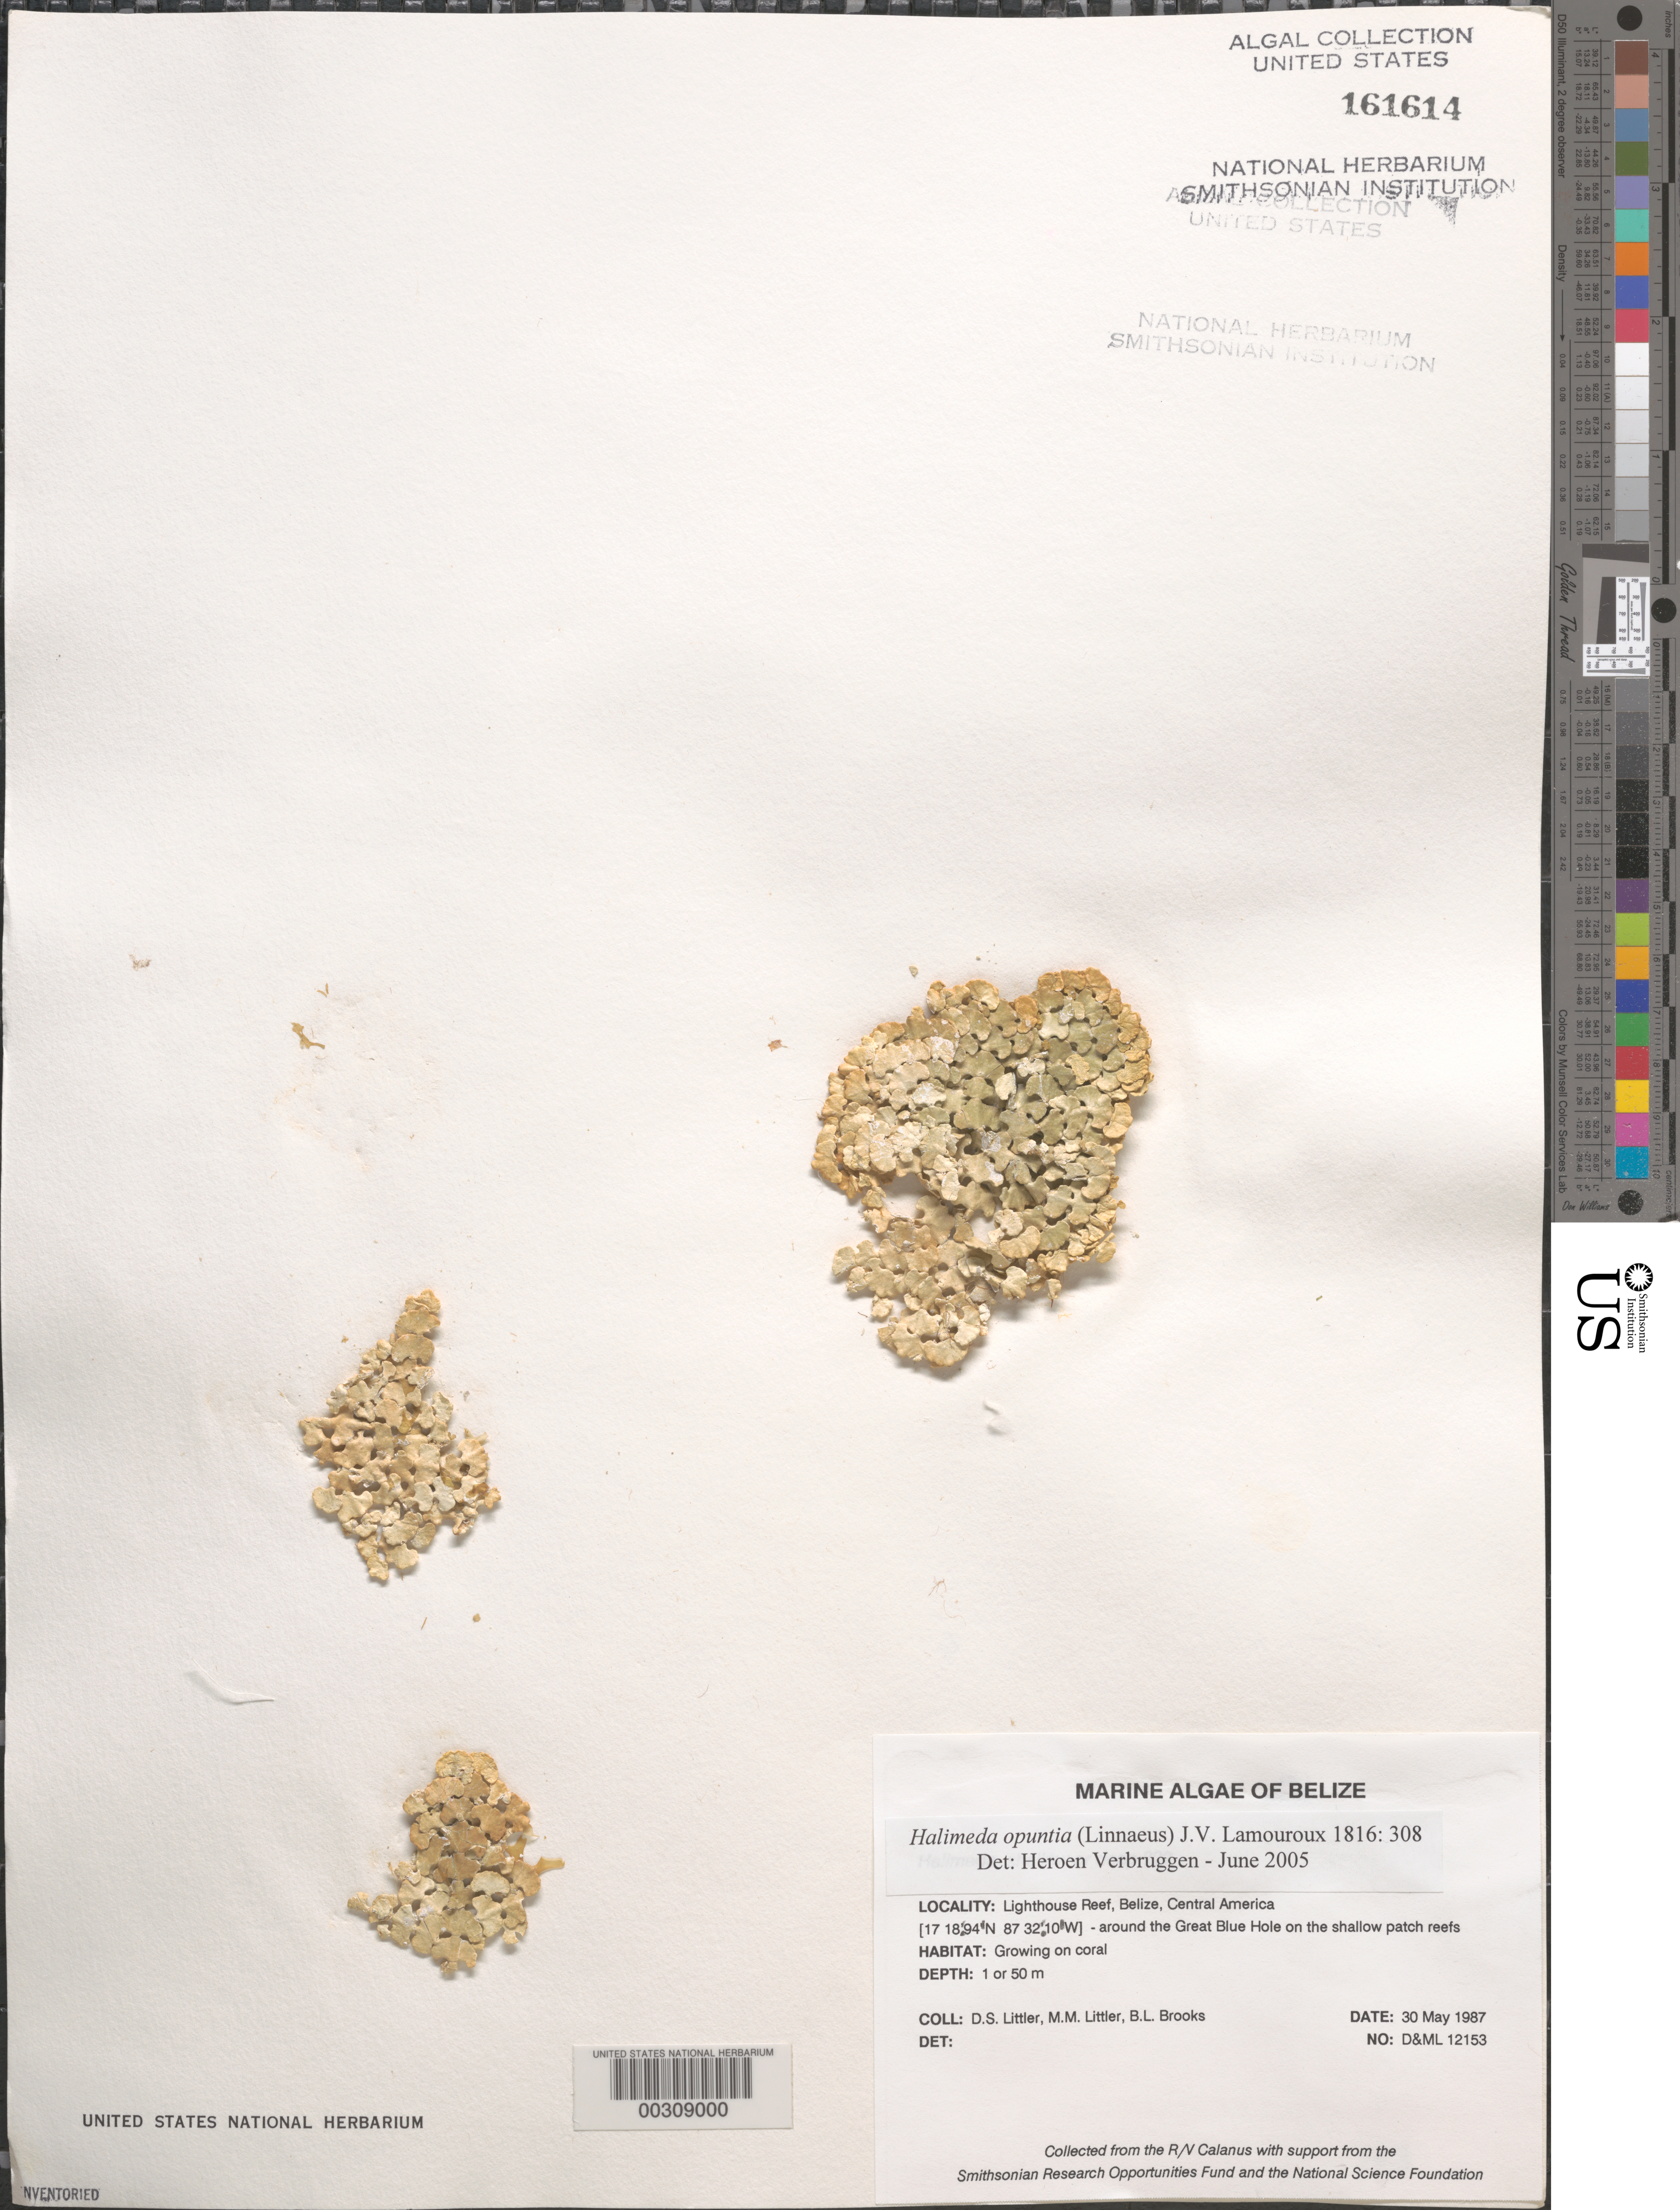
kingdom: Plantae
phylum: Chlorophyta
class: Ulvophyceae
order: Bryopsidales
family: Halimedaceae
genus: Halimeda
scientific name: Halimeda opuntia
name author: (L.) J.V.Lamouroux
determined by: Verbruggen, H.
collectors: D. S. Littler, M. M. Littler & B. Brooks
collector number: D&ML 12153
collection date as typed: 30 May 1987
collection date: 1987-05-30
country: Belize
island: Lighthouse Reef Atoll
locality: Great Blue Hole area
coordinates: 17 18.94' N, 87 32.10' W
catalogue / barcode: US 161614